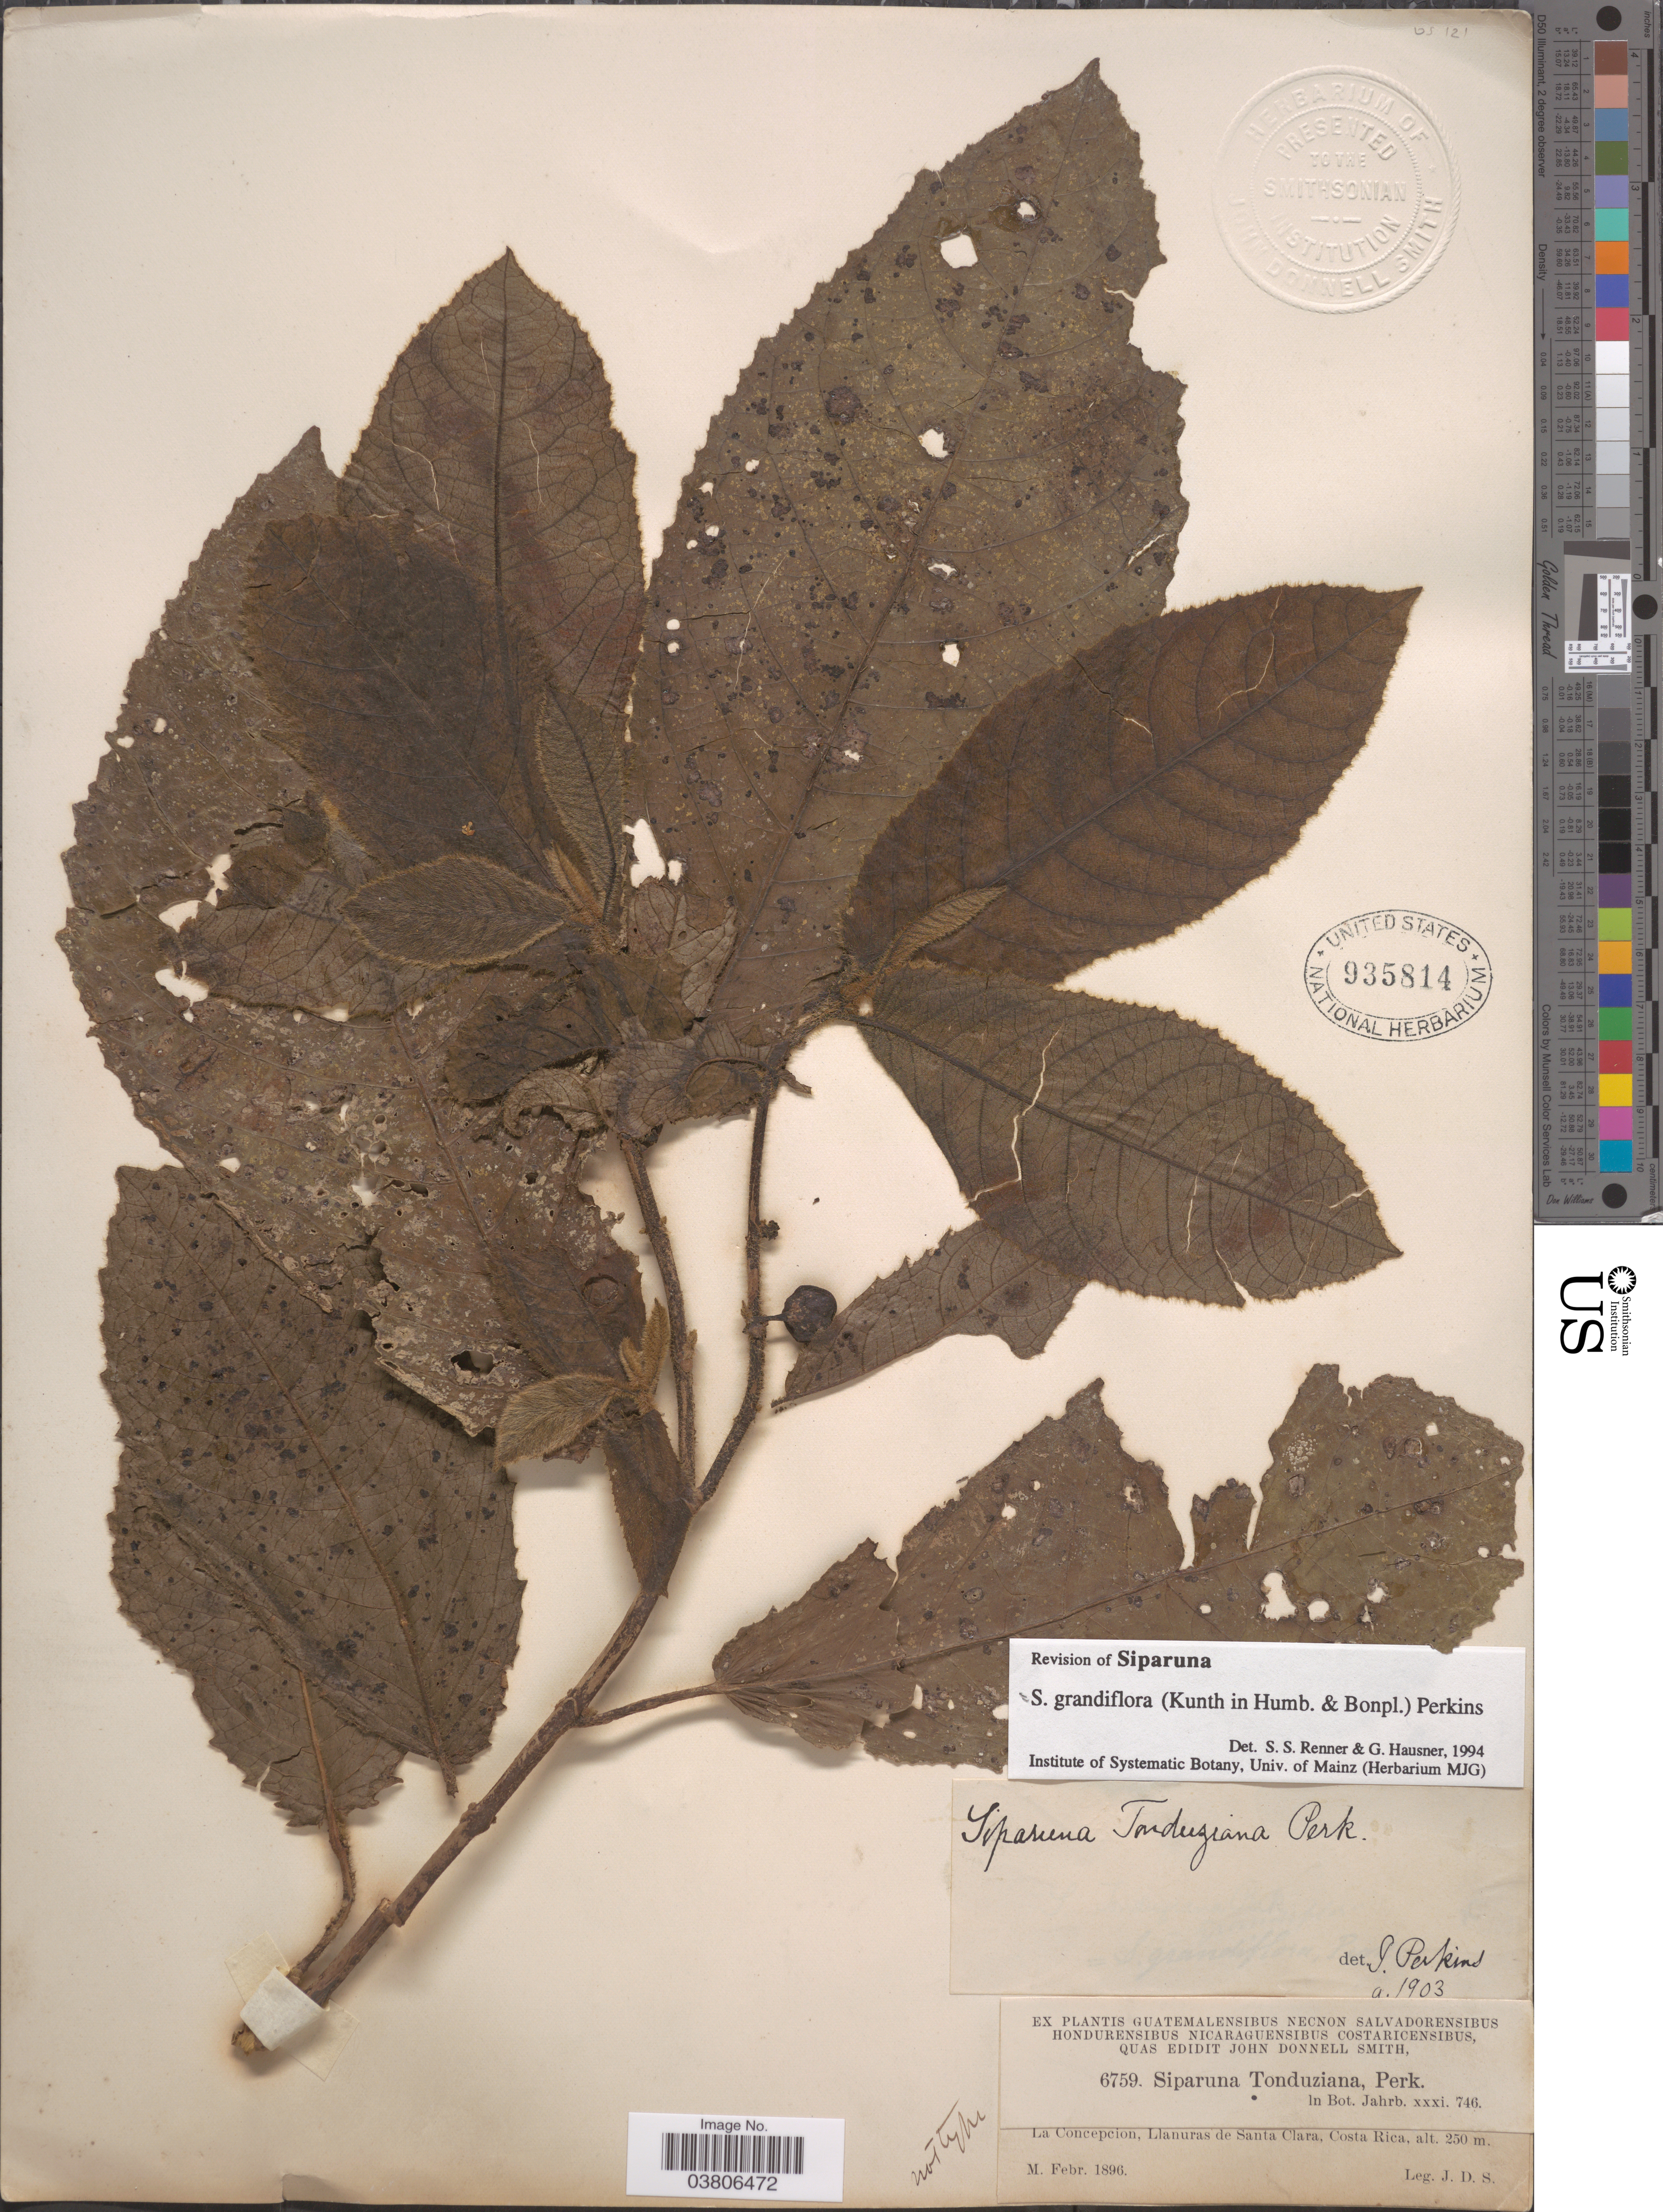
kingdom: Plantae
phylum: Tracheophyta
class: Magnoliopsida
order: Laurales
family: Siparunaceae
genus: Siparuna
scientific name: Siparuna grandiflora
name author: (Kunth) A. DC.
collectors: J. Donnell Smith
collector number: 6759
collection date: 1896-02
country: Costa Rica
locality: La Concepcion, Llanuras de Santa Clara.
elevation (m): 250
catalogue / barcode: US 935814